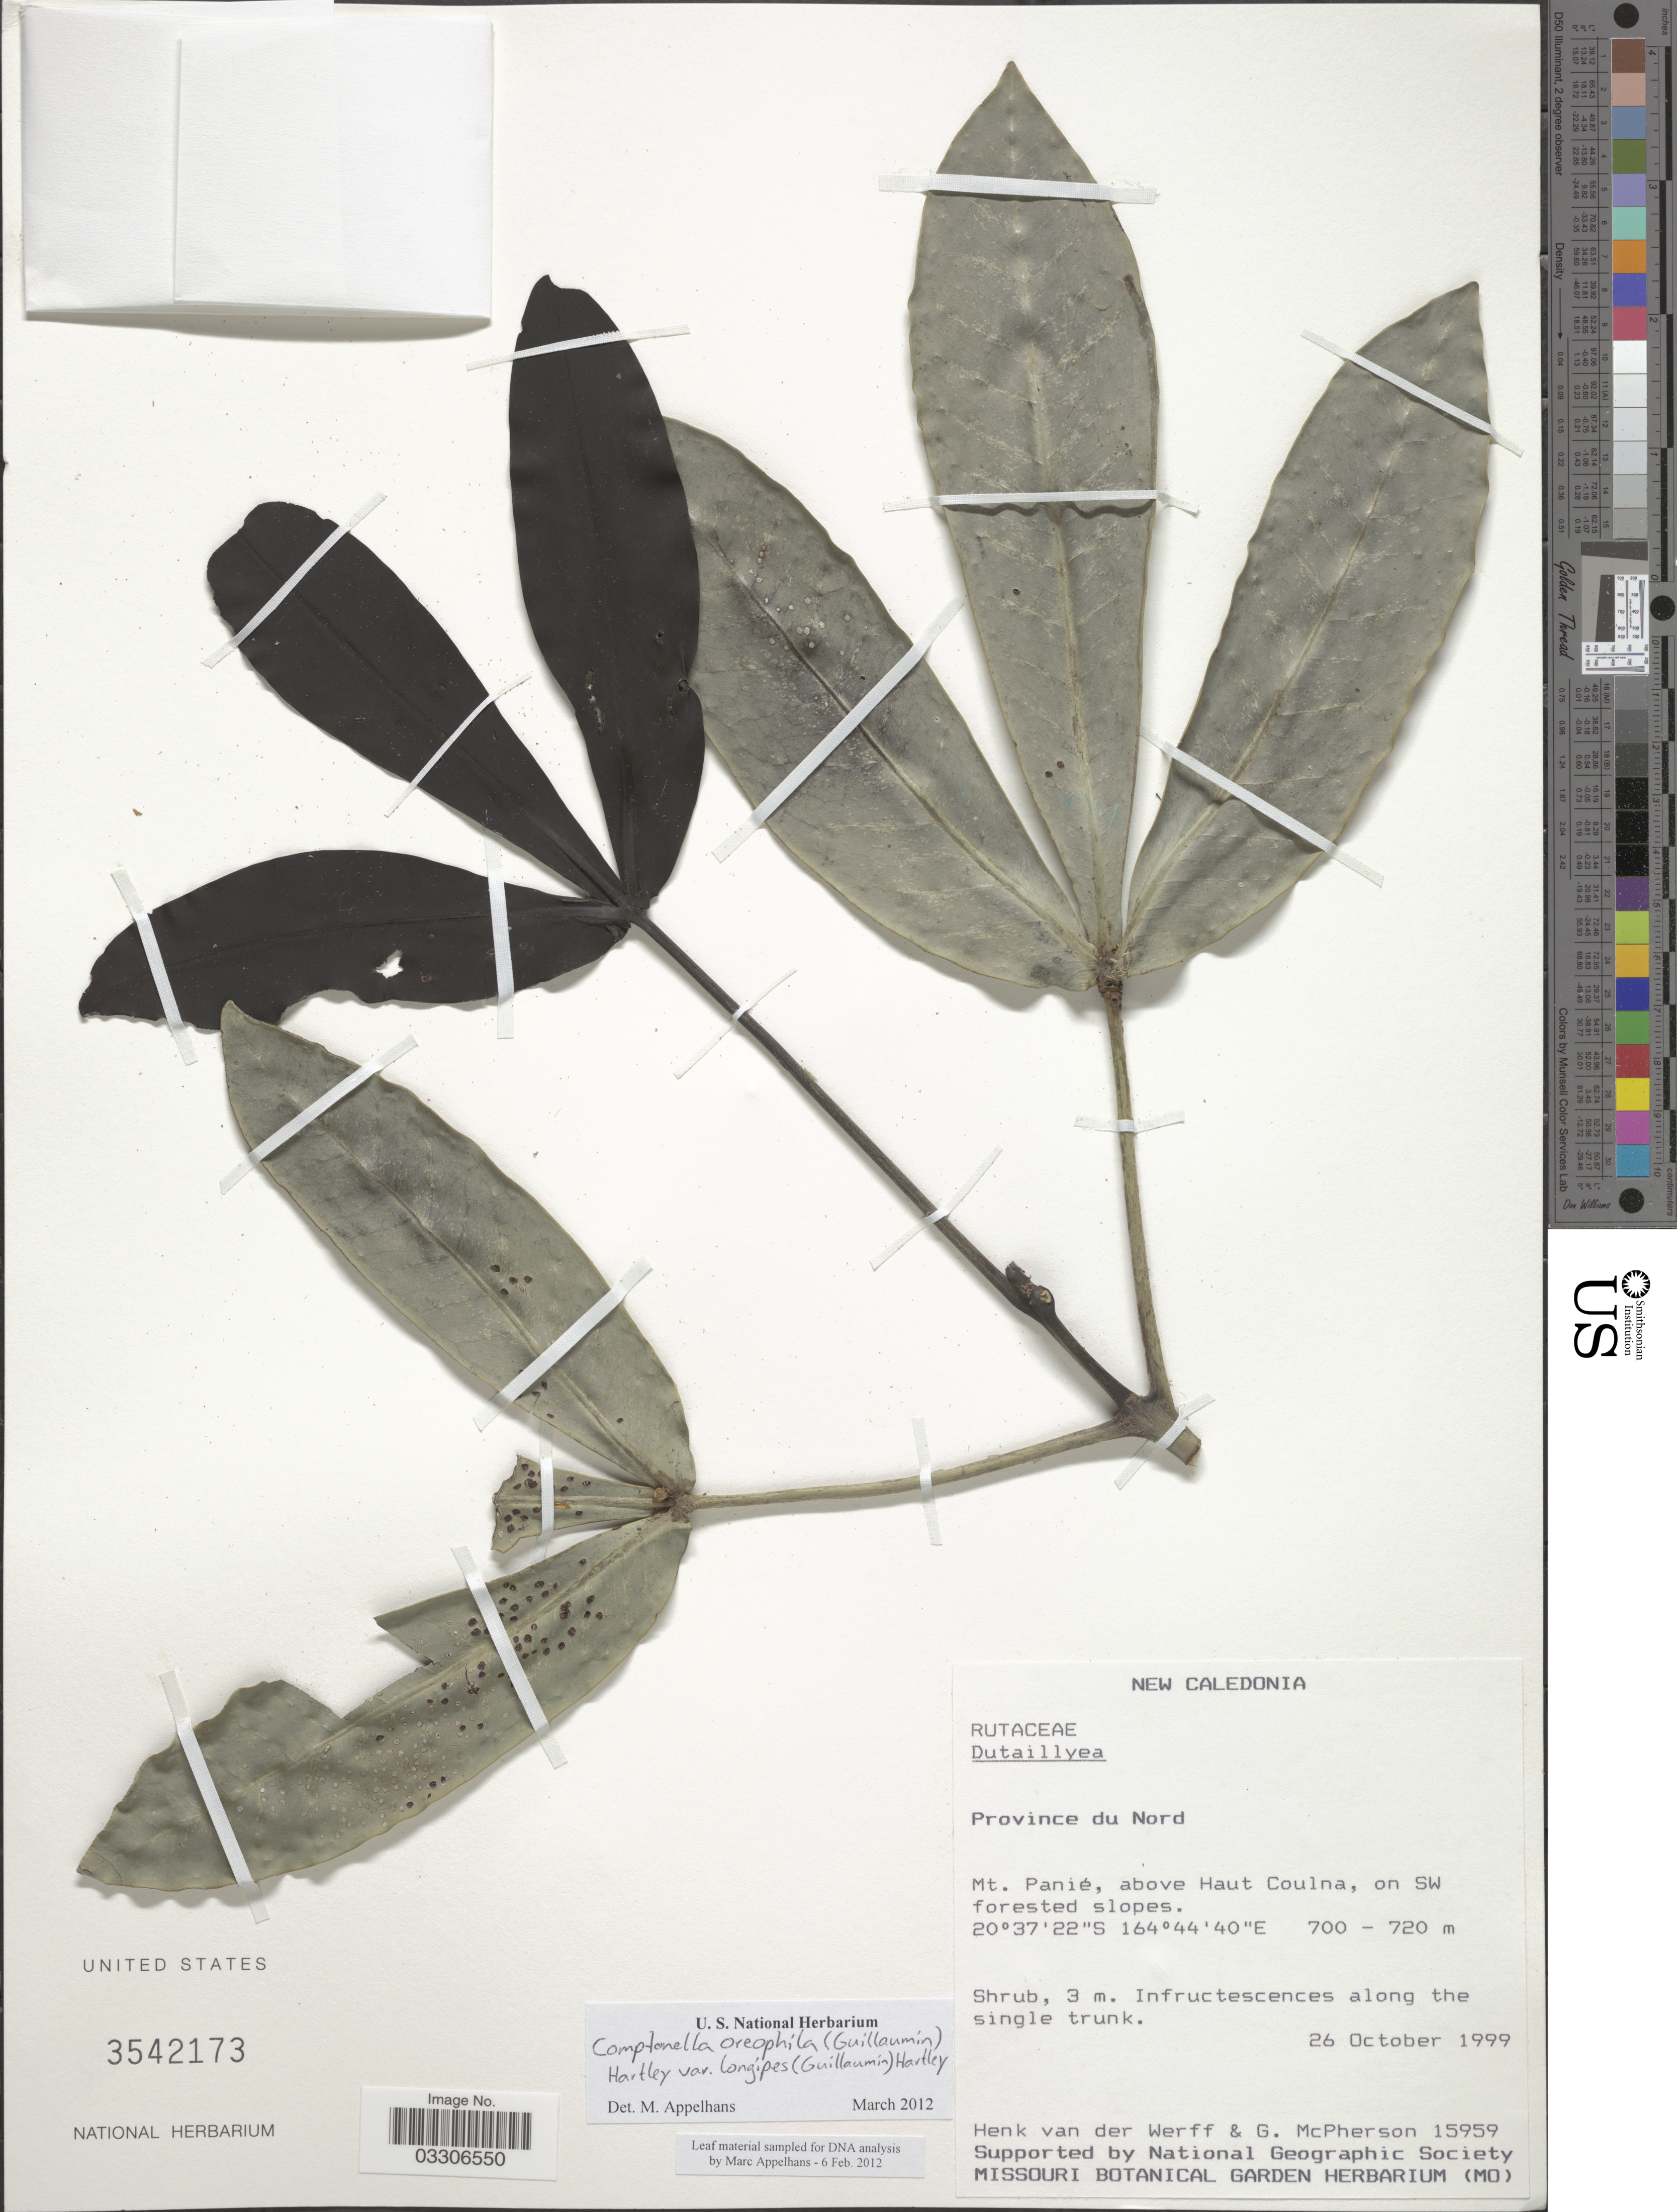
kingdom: Plantae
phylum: Tracheophyta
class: Magnoliopsida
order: Sapindales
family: Rutaceae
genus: Comptonella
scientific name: Comptonella oreophila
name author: (Guillaumin) T.G. Hartley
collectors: H. van der Werff & G. McPherson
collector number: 15959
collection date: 1999-10-26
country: New Caledonia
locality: Province du Nord. Mt. Panié, above Haut Coulna, on SW forested slopes.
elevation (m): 700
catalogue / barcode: US 3542173